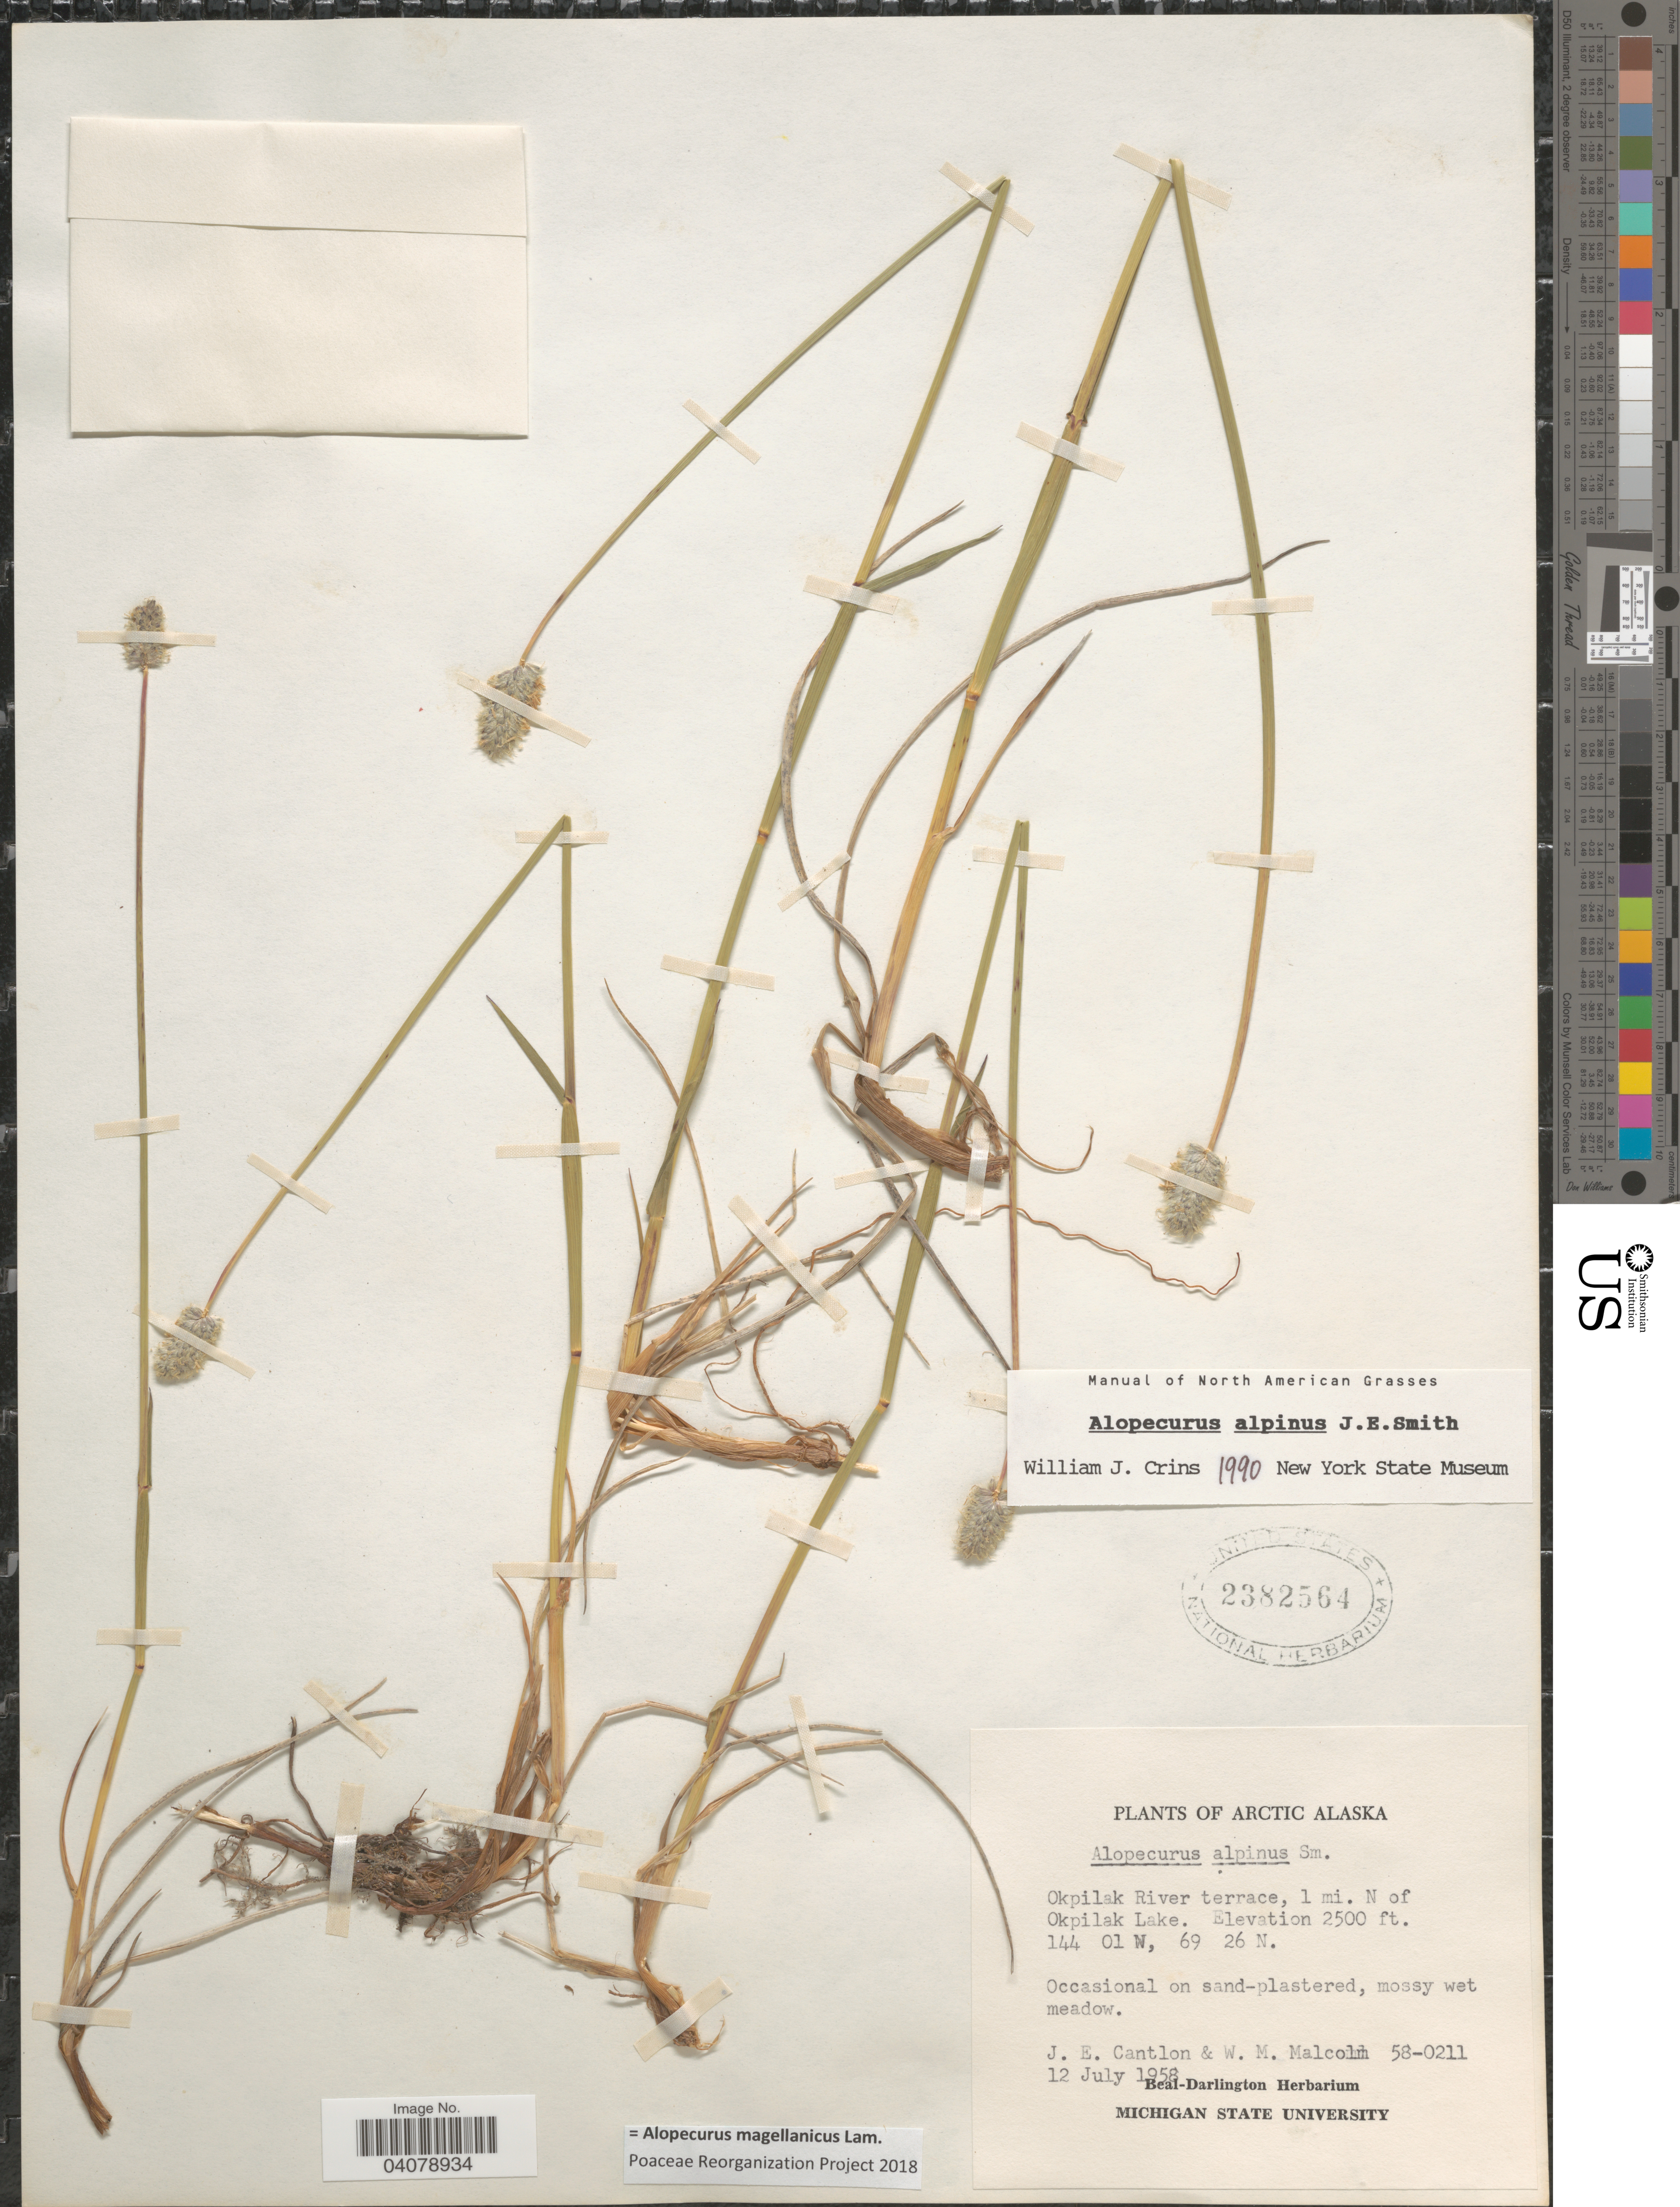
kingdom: Plantae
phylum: Tracheophyta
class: Liliopsida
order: Poales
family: Poaceae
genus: Alopecurus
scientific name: Alopecurus magellanicus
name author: Lam.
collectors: J. Cantlon & W. Malcolm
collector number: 58-0211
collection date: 1958-07-12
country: United States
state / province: Alaska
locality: Arctic Alaska. Okpilak River terrace, 1 mi. N of Okpilak Lake.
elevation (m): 762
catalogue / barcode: US 2382564